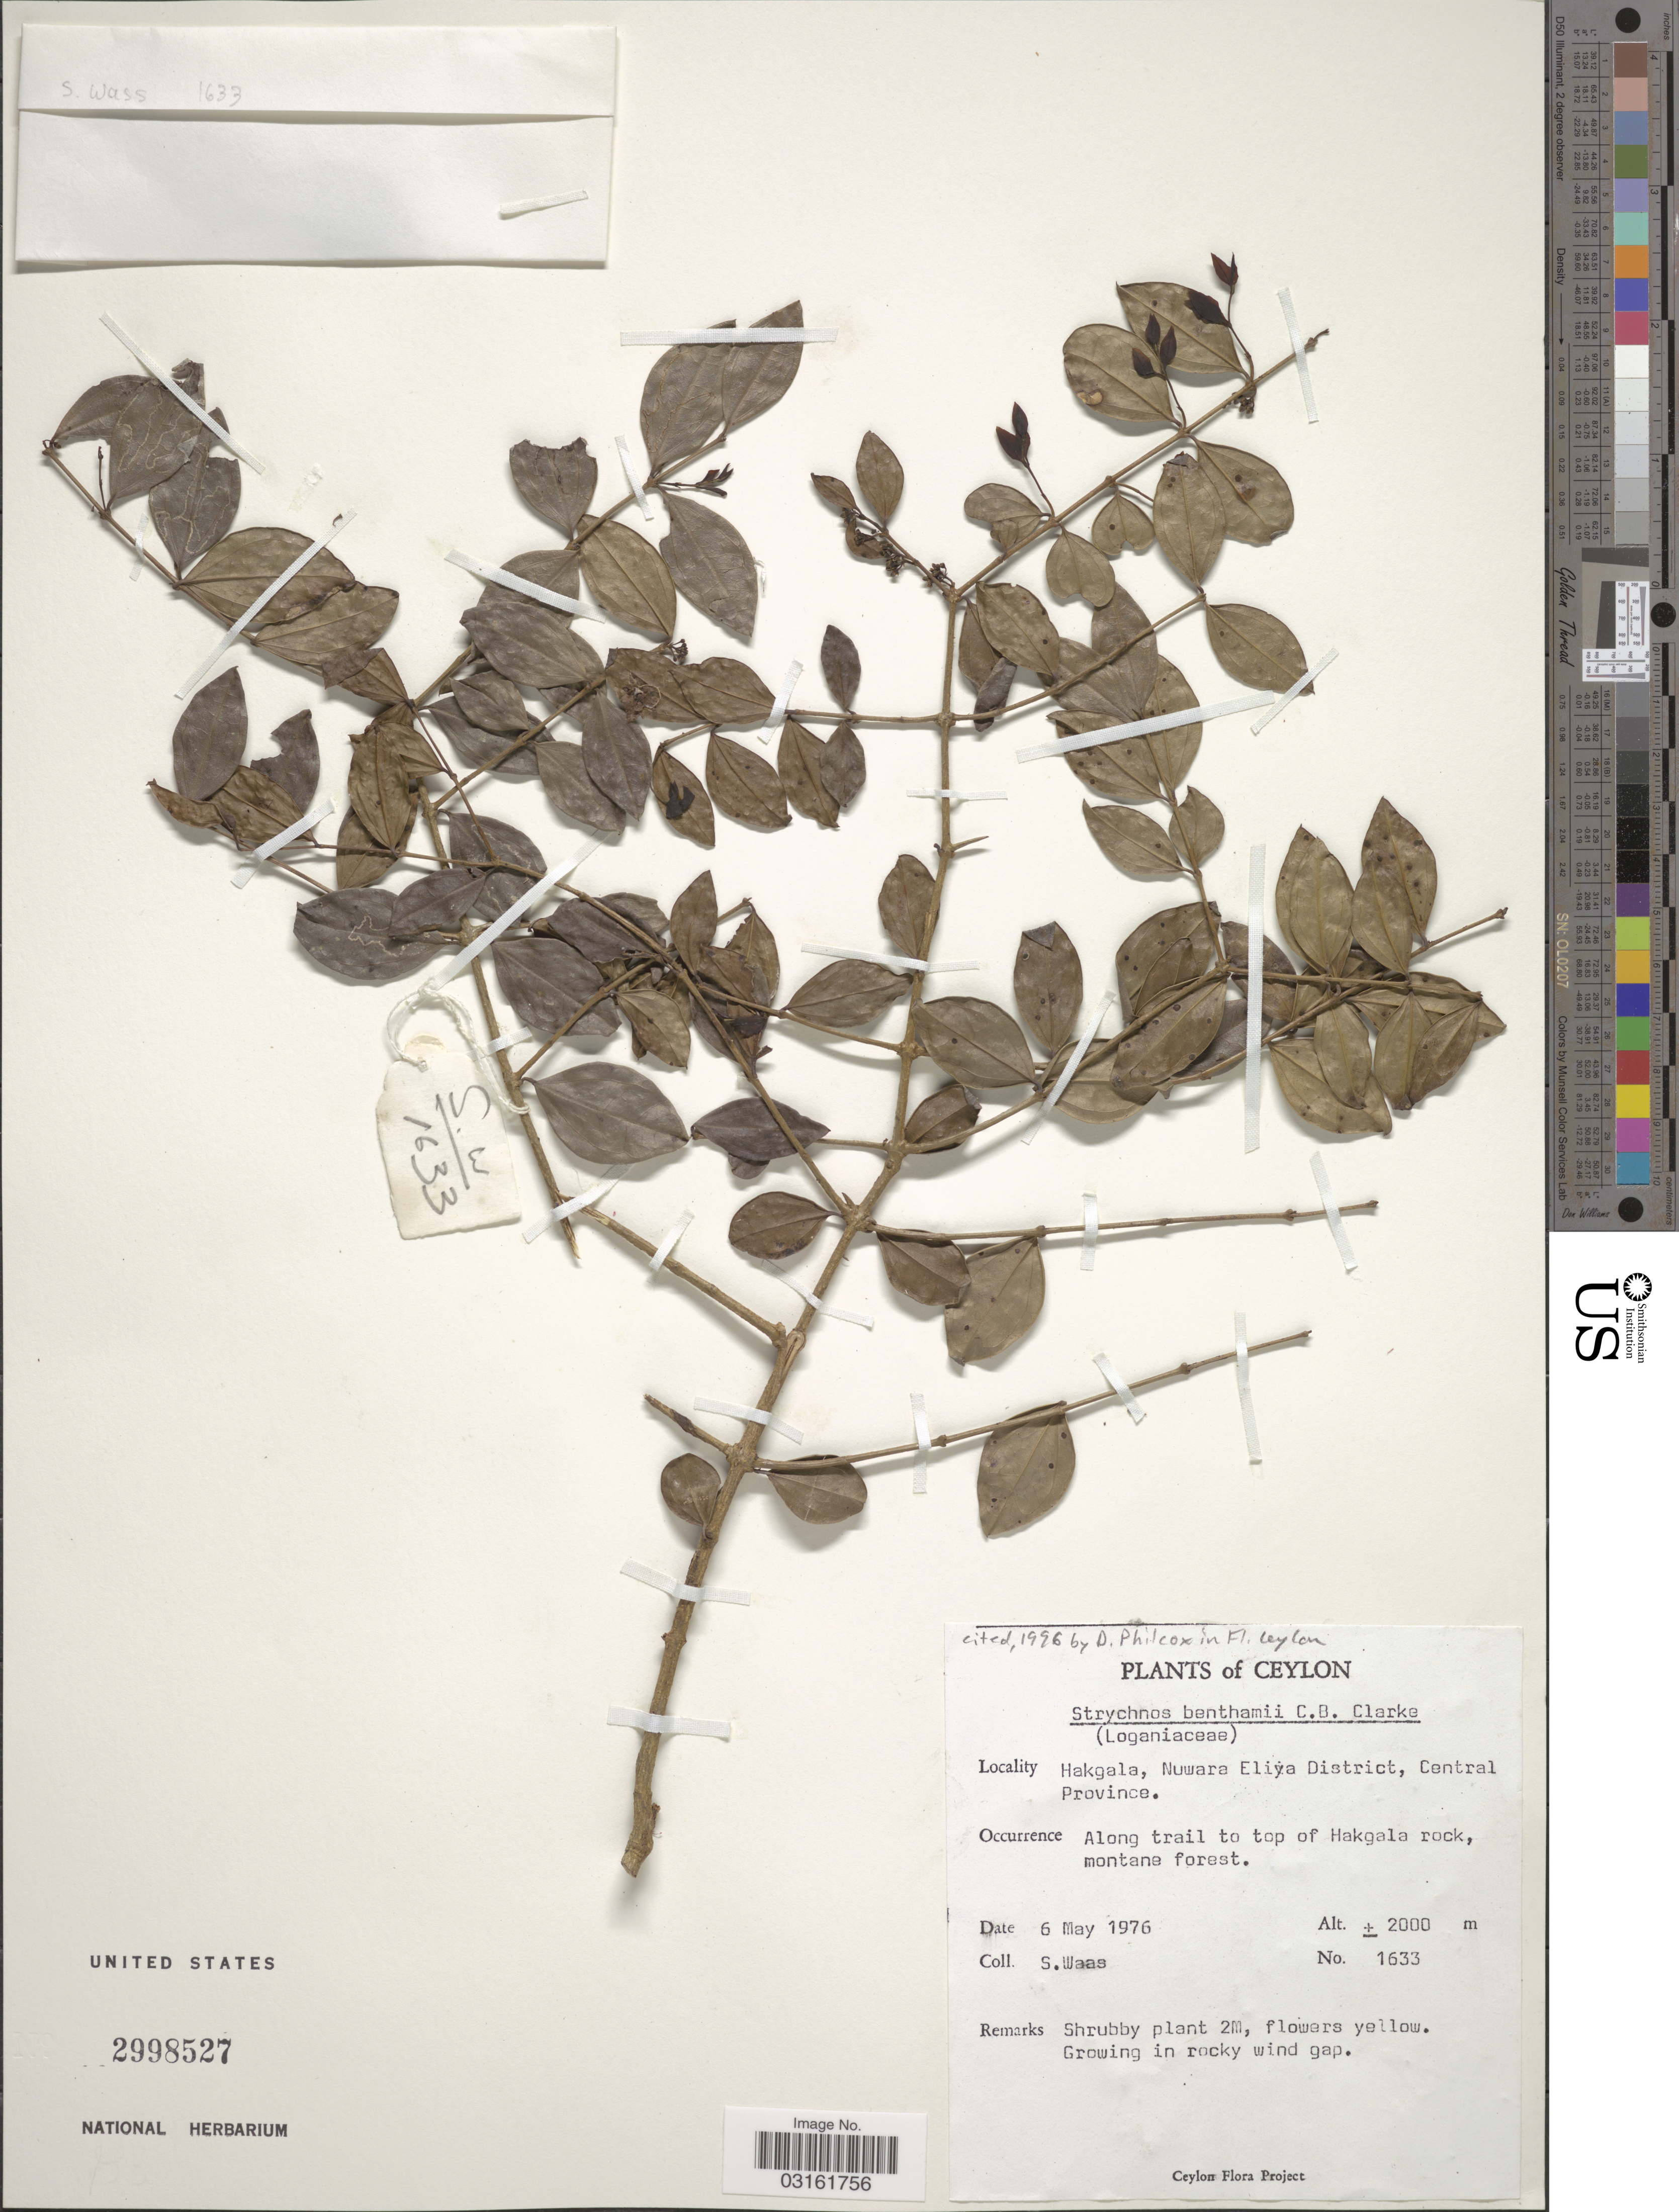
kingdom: Plantae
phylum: Tracheophyta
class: Magnoliopsida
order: Gentianales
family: Loganiaceae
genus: Strychnos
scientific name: Strychnos benthami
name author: C.B. Clarke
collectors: S. Waas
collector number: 1633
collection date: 1976-05-06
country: Sri Lanka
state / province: Central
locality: Ceylon. Hakgala, Nuwara Eliya District. Along trail to top of Hakgala rock.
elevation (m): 2000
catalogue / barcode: US 2998527